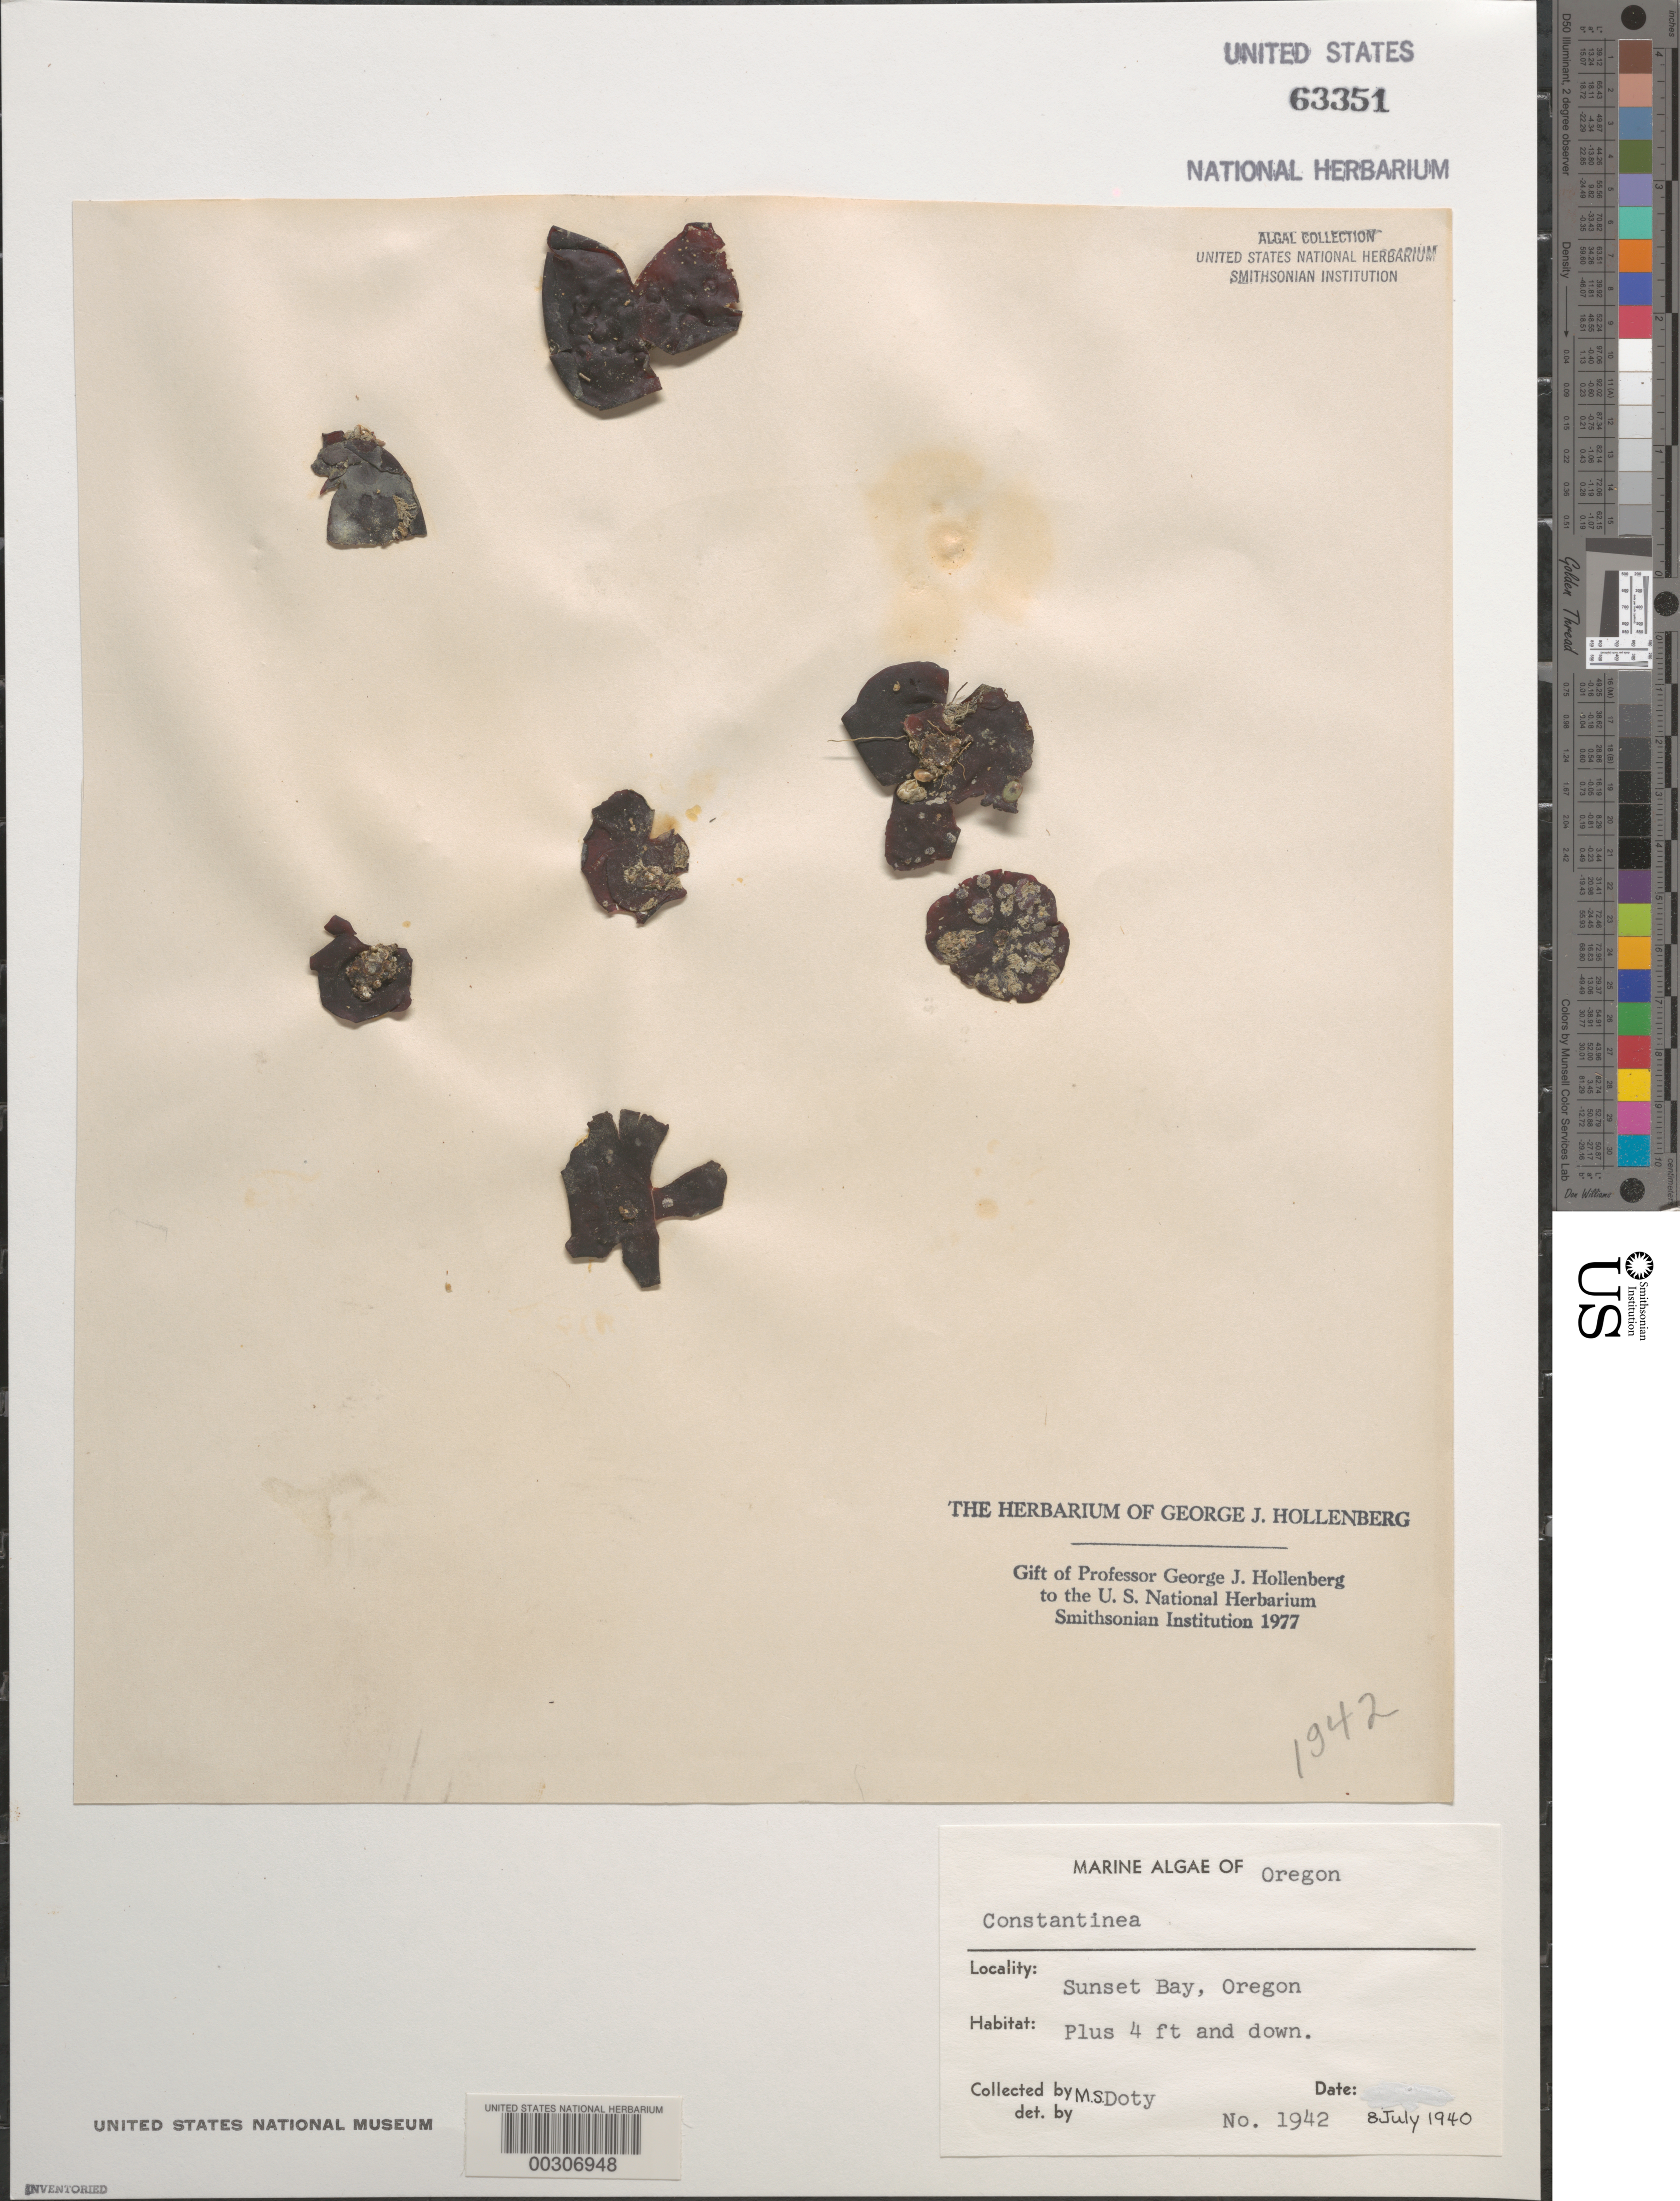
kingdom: Plantae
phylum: Rhodophyta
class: Florideophyceae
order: Gigartinales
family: Dumontiaceae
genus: Constantinea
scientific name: Constantinea sp.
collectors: M. S. Doty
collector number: MSD 1942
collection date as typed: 08 Jul 1940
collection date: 1940-07-08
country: United States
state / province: Oregon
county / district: Coos County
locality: Sunset Bay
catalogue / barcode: US 63351